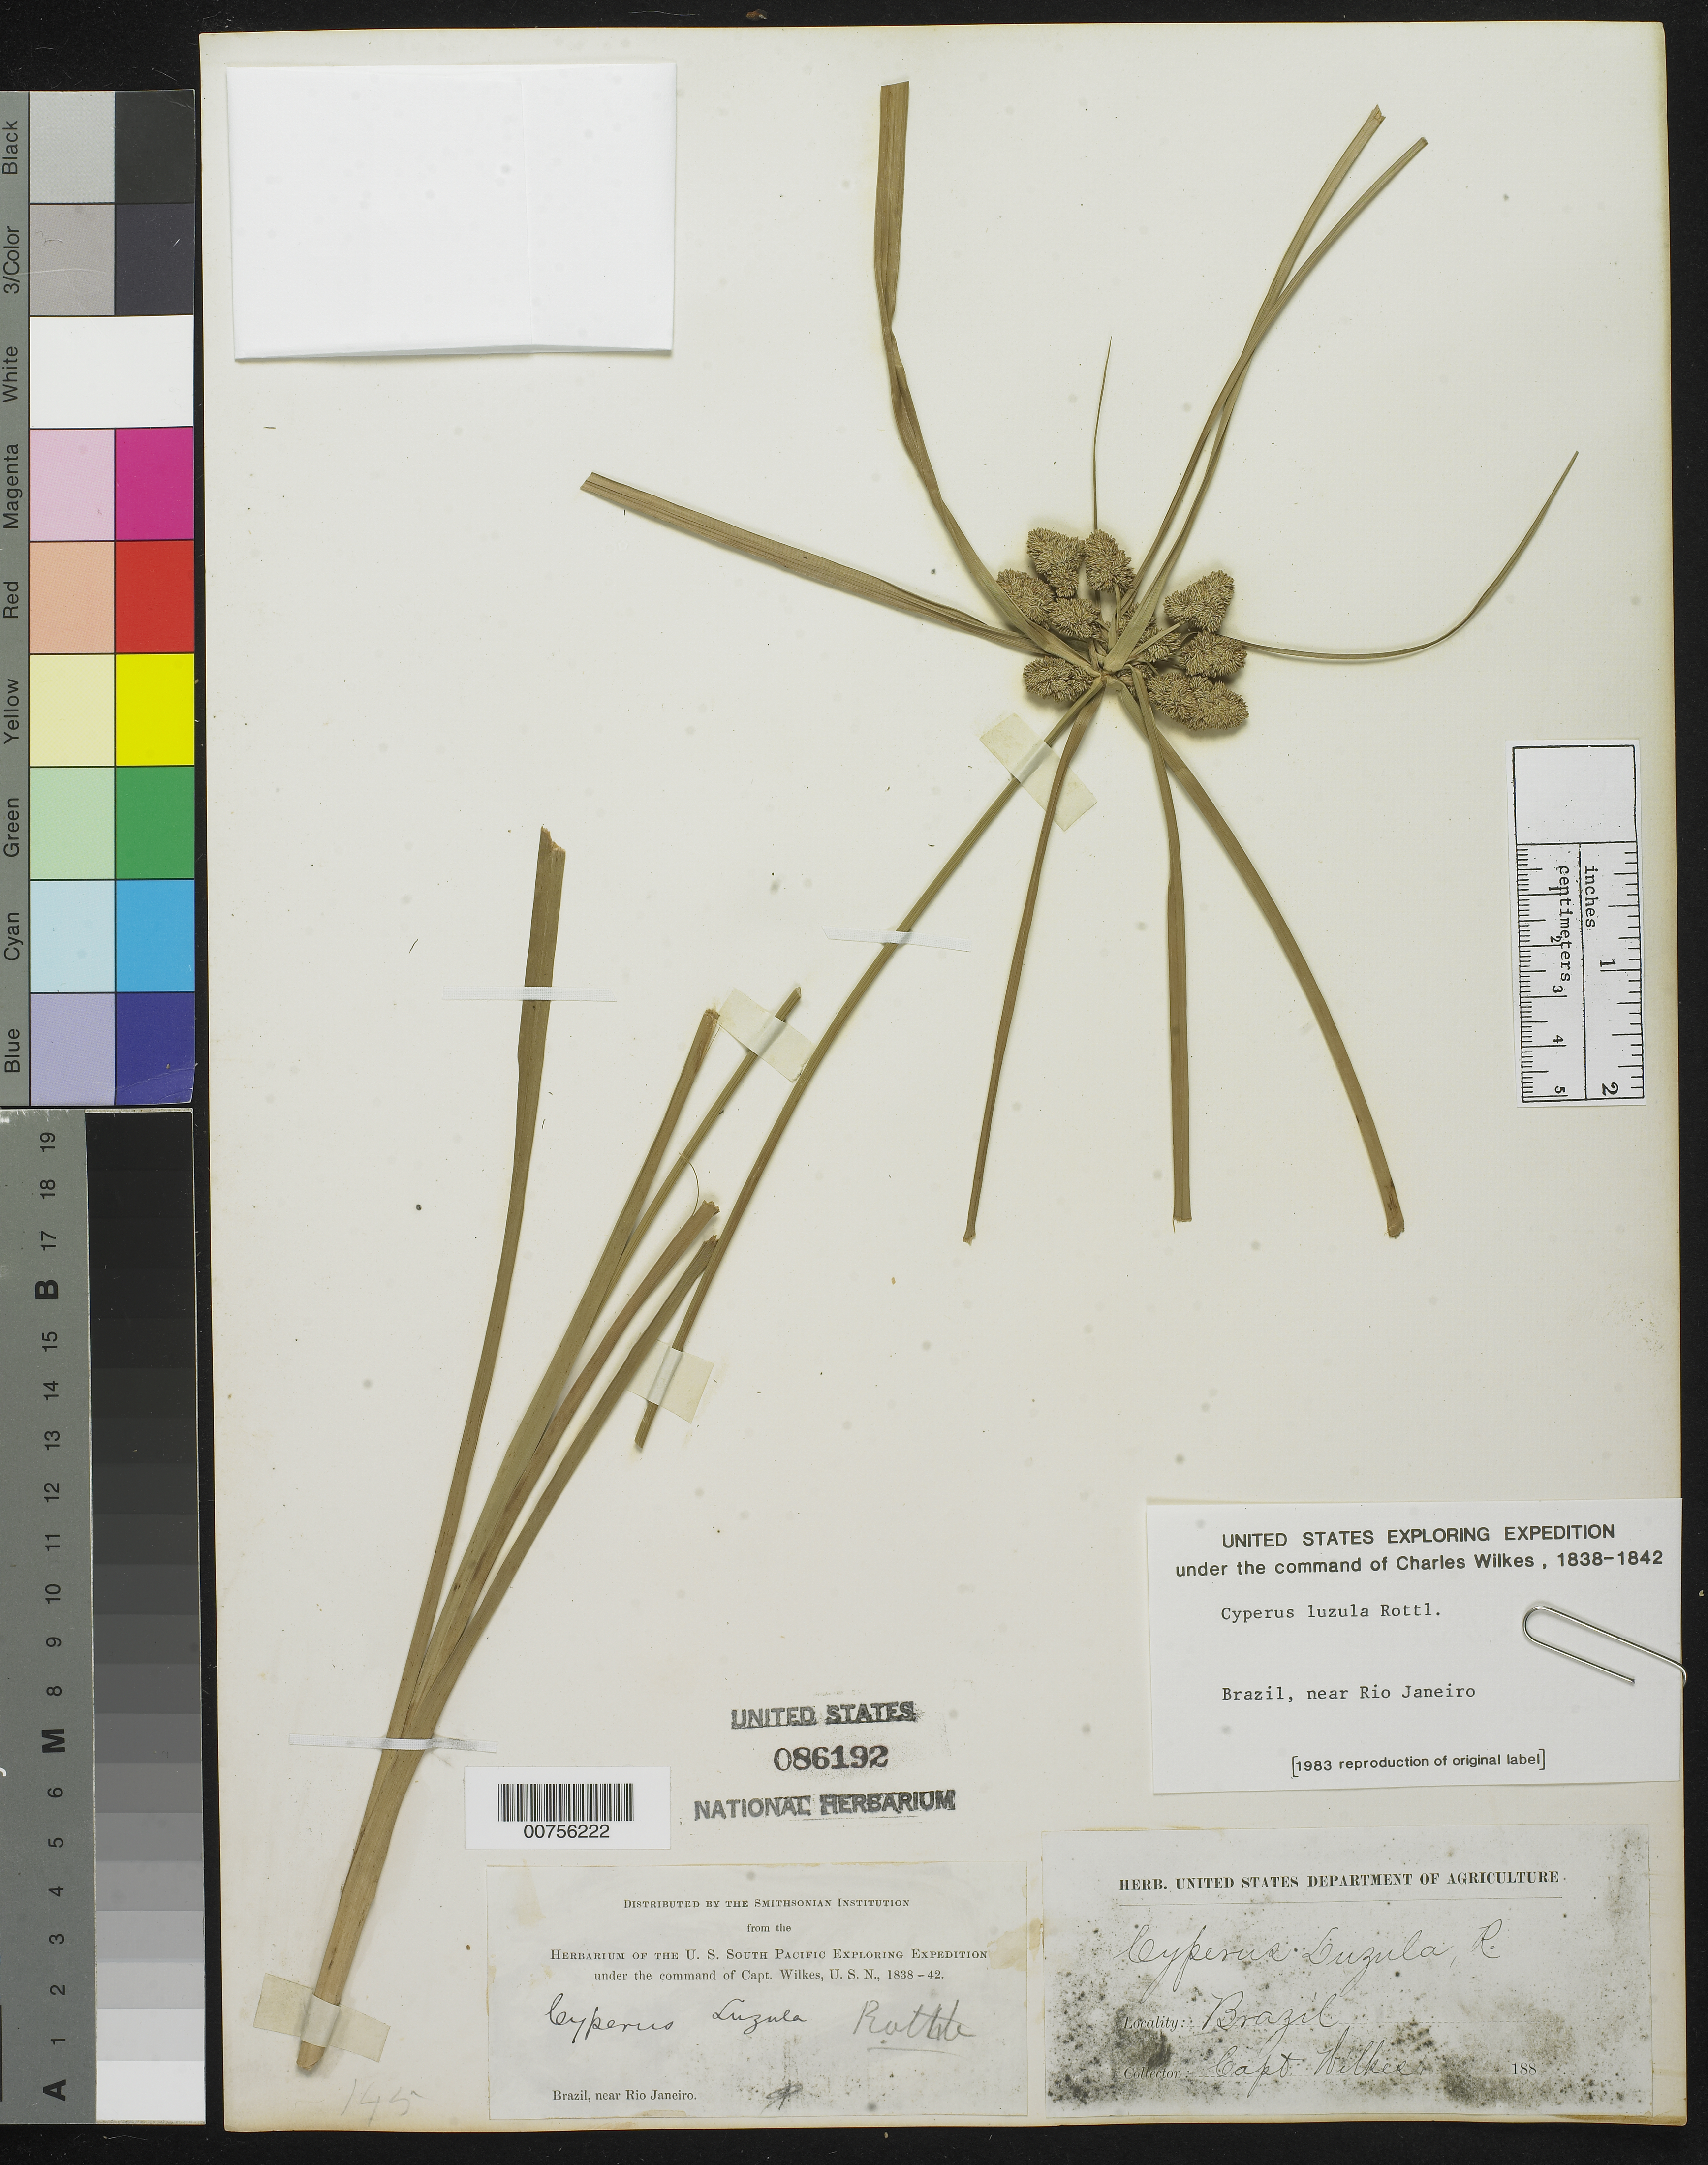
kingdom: Plantae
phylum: Tracheophyta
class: Liliopsida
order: Poales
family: Cyperaceae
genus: Cyperus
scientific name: Cyperus luzulae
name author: (L.) Rottb. ex Retz.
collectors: Wilkes Explor. Exped.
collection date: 1838/1842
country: Brazil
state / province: Rio de Janeiro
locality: Brazil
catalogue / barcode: US 86192